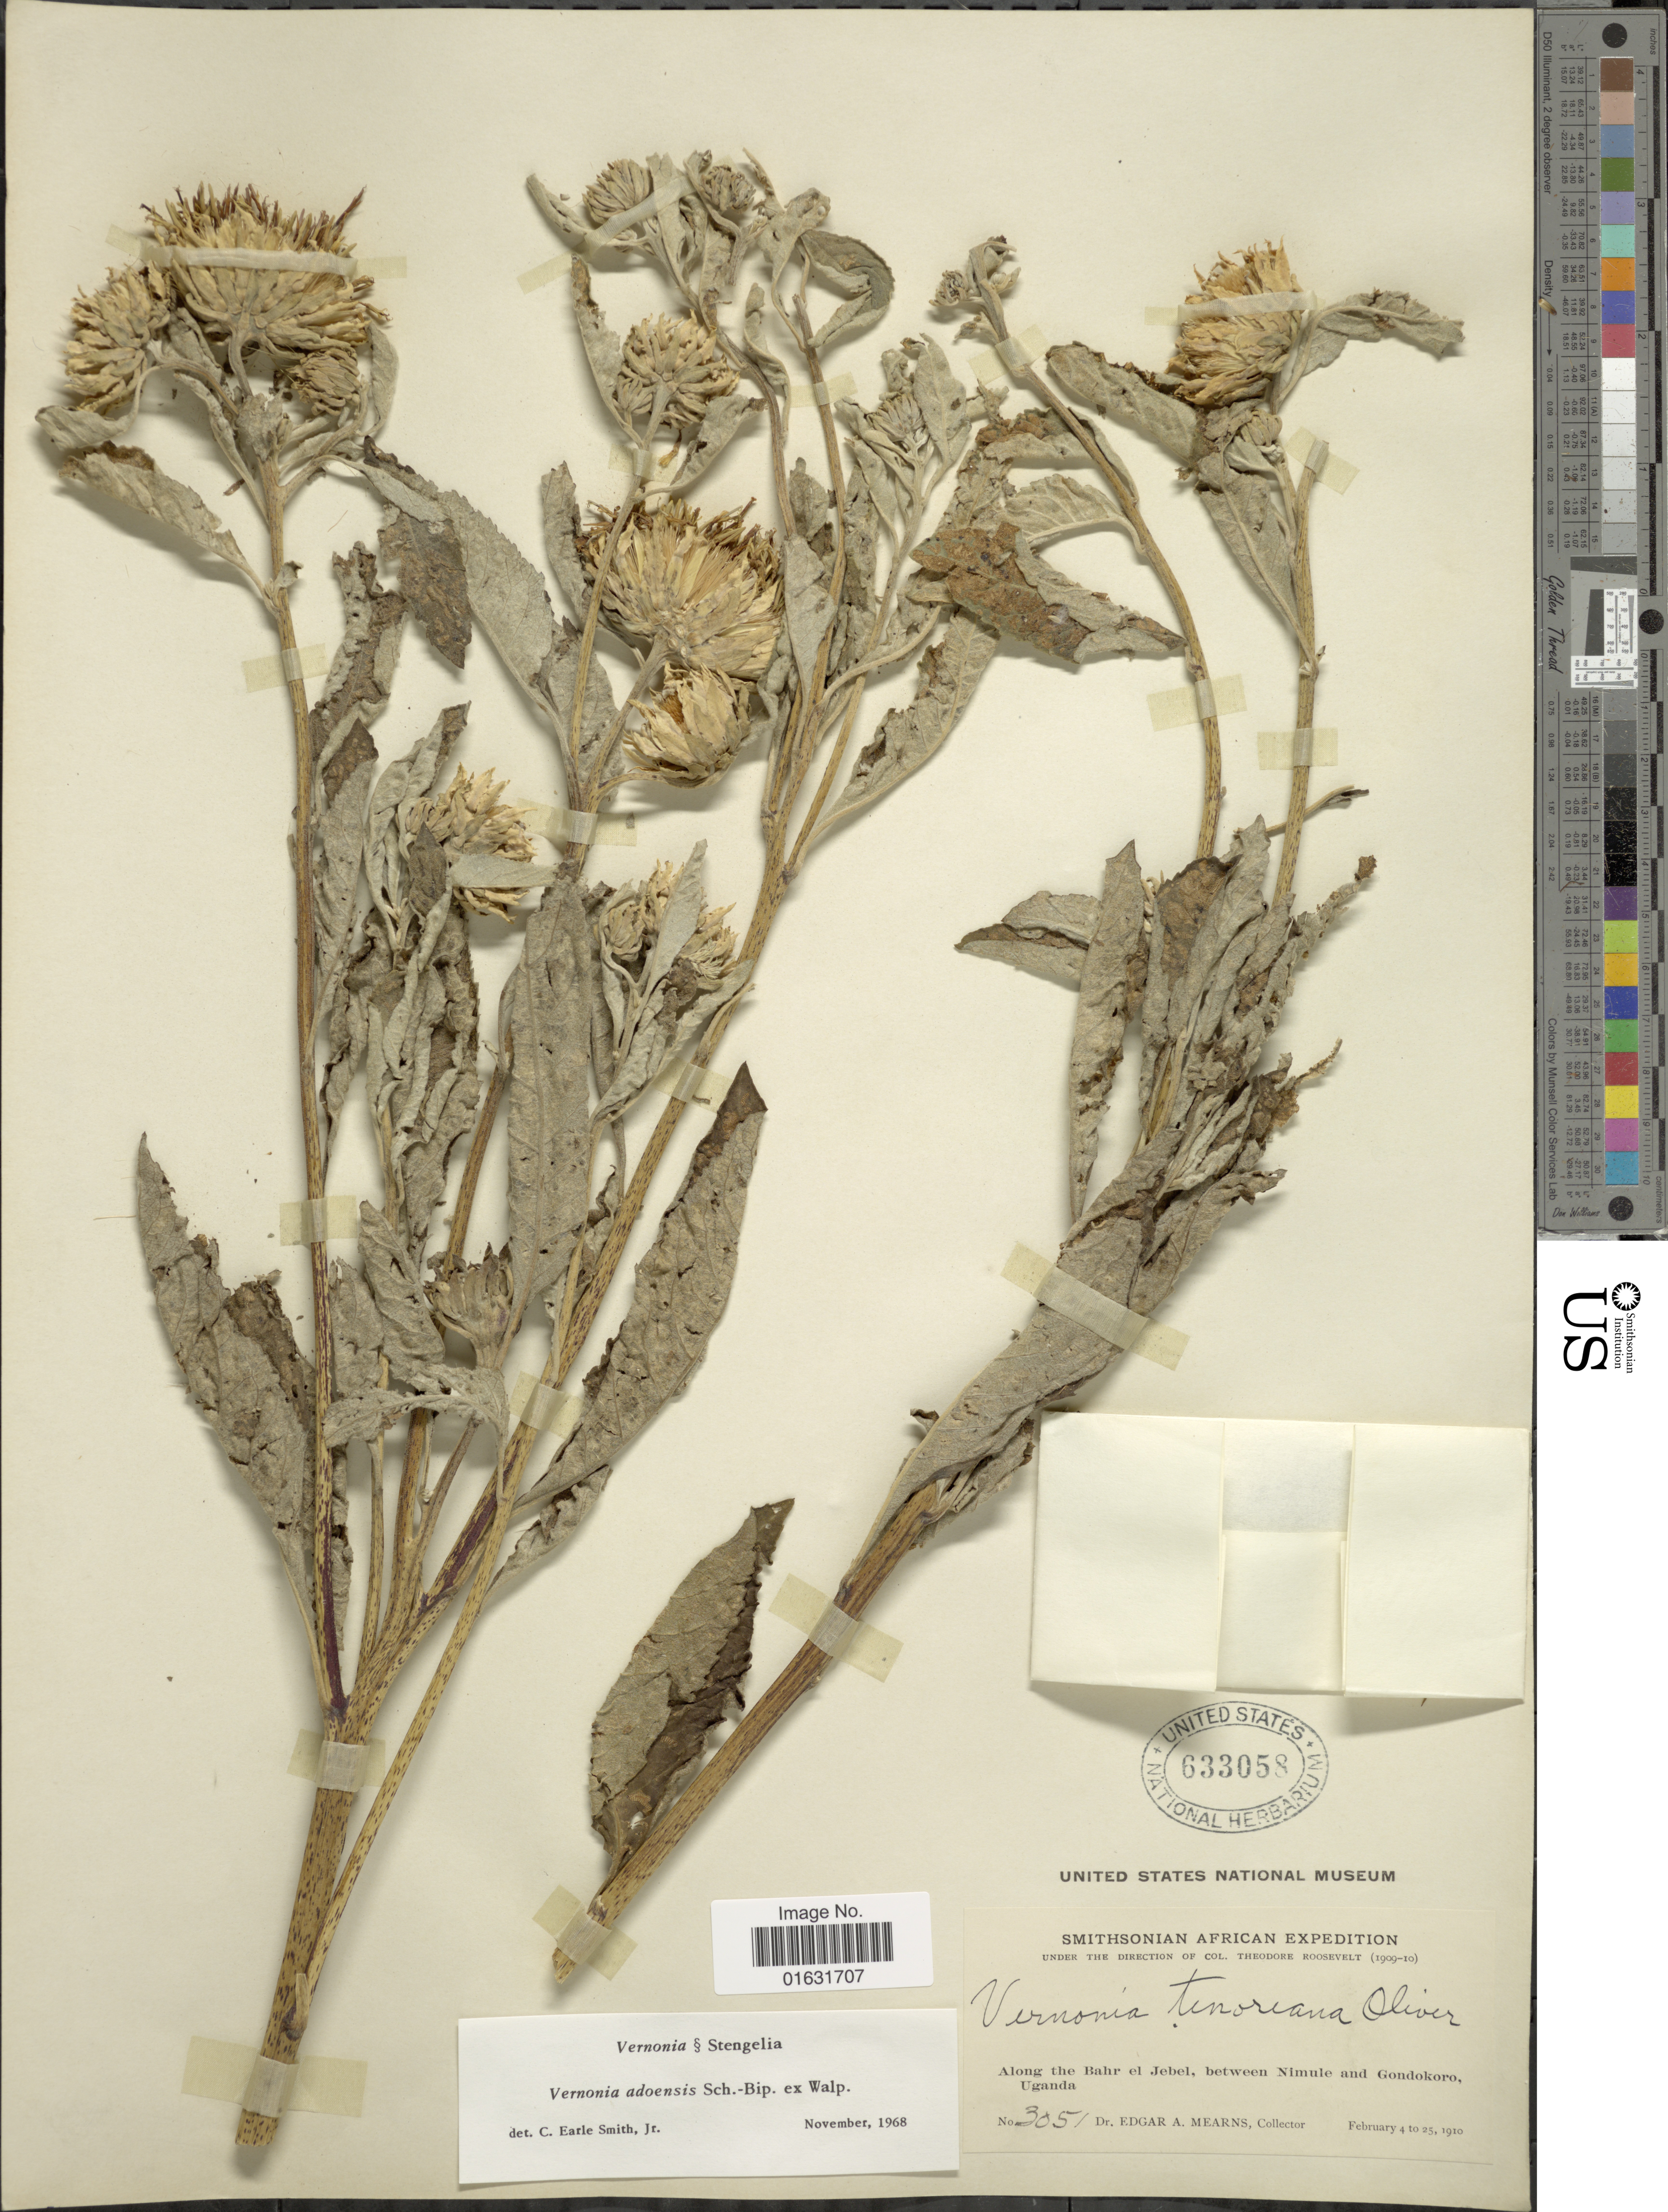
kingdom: Plantae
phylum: Tracheophyta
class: Magnoliopsida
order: Asterales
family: Asteraceae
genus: Baccharoides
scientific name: Baccharoides adoensis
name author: (Sch. Bip. ex Walp.) H. Rob.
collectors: E. A. Mearns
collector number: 3051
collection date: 1910-02-04/1910-02-25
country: Uganda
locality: Along the Bahr el Jebel, between Nimule and Gondokoro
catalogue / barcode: US 633058